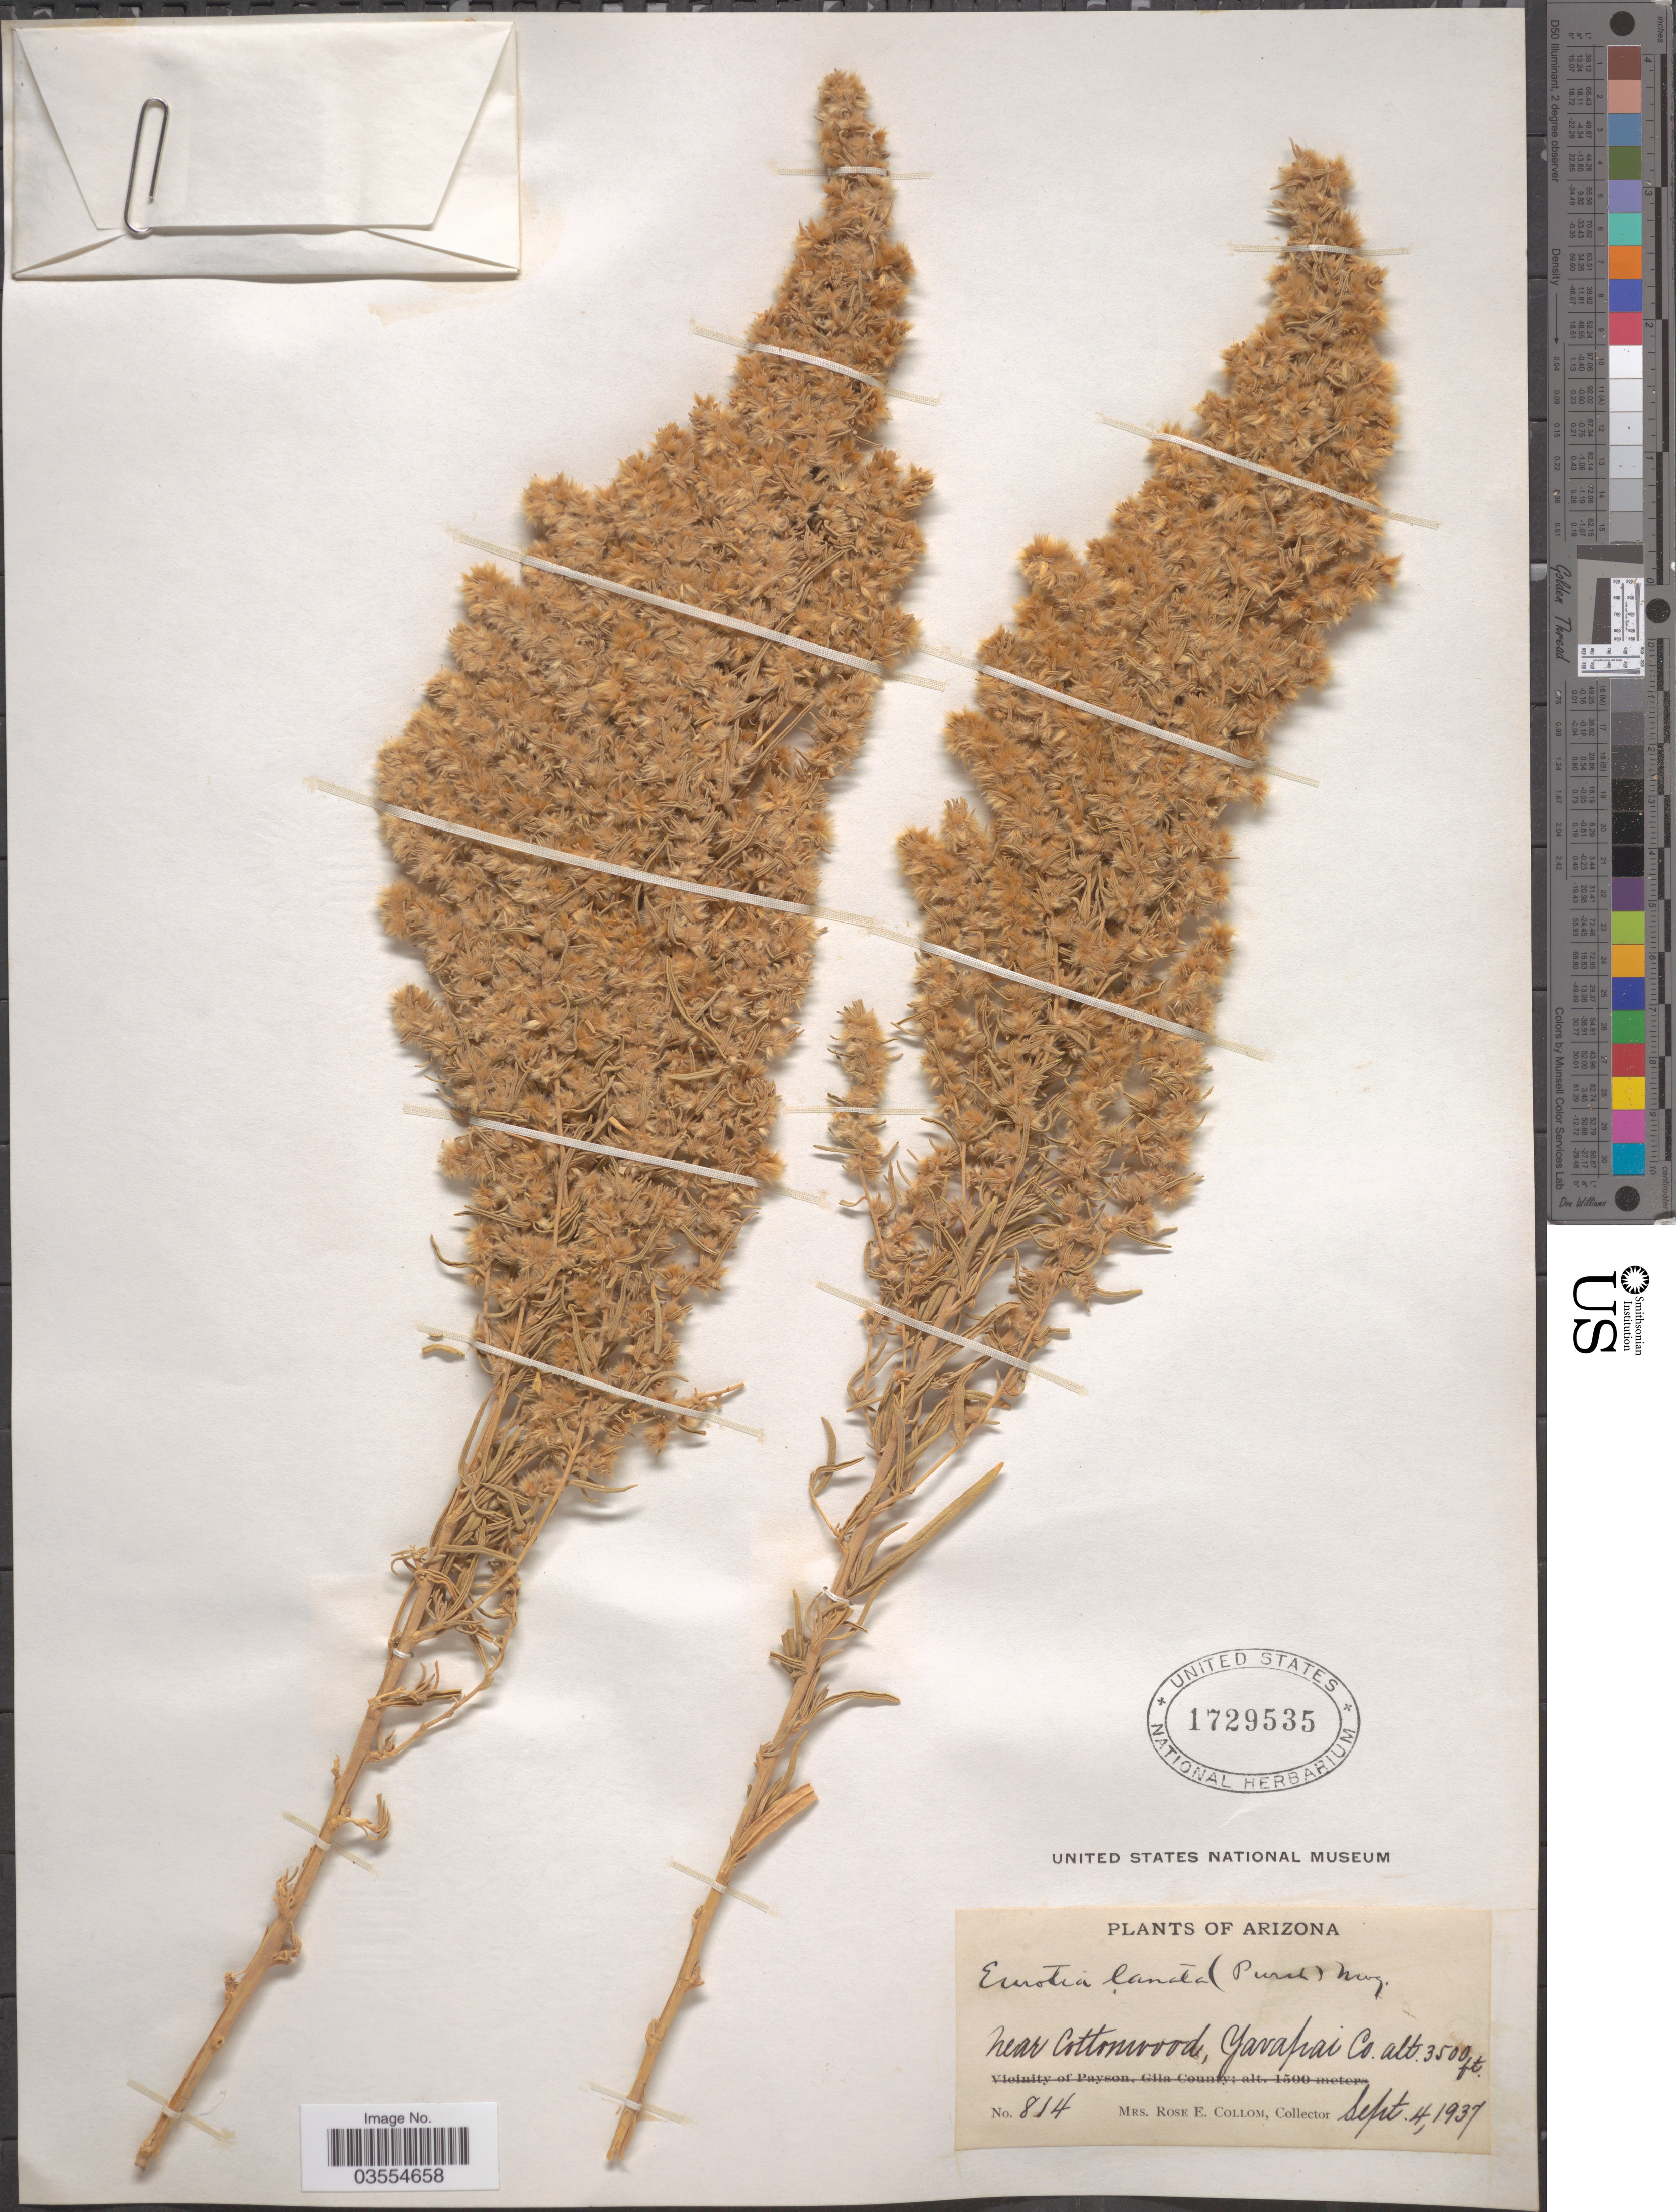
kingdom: Plantae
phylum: Tracheophyta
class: Magnoliopsida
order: Caryophyllales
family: Amaranthaceae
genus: Krascheninnikovia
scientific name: Krascheninnikovia lanata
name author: (Pursh) A. Meeuse & A.Smit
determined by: U.S. National Herbarium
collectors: R. E. Collom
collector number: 814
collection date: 1937-09-04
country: United States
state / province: Arizona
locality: Near Cottonwood, Yavapai Co.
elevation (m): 1067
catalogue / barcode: US 1729535